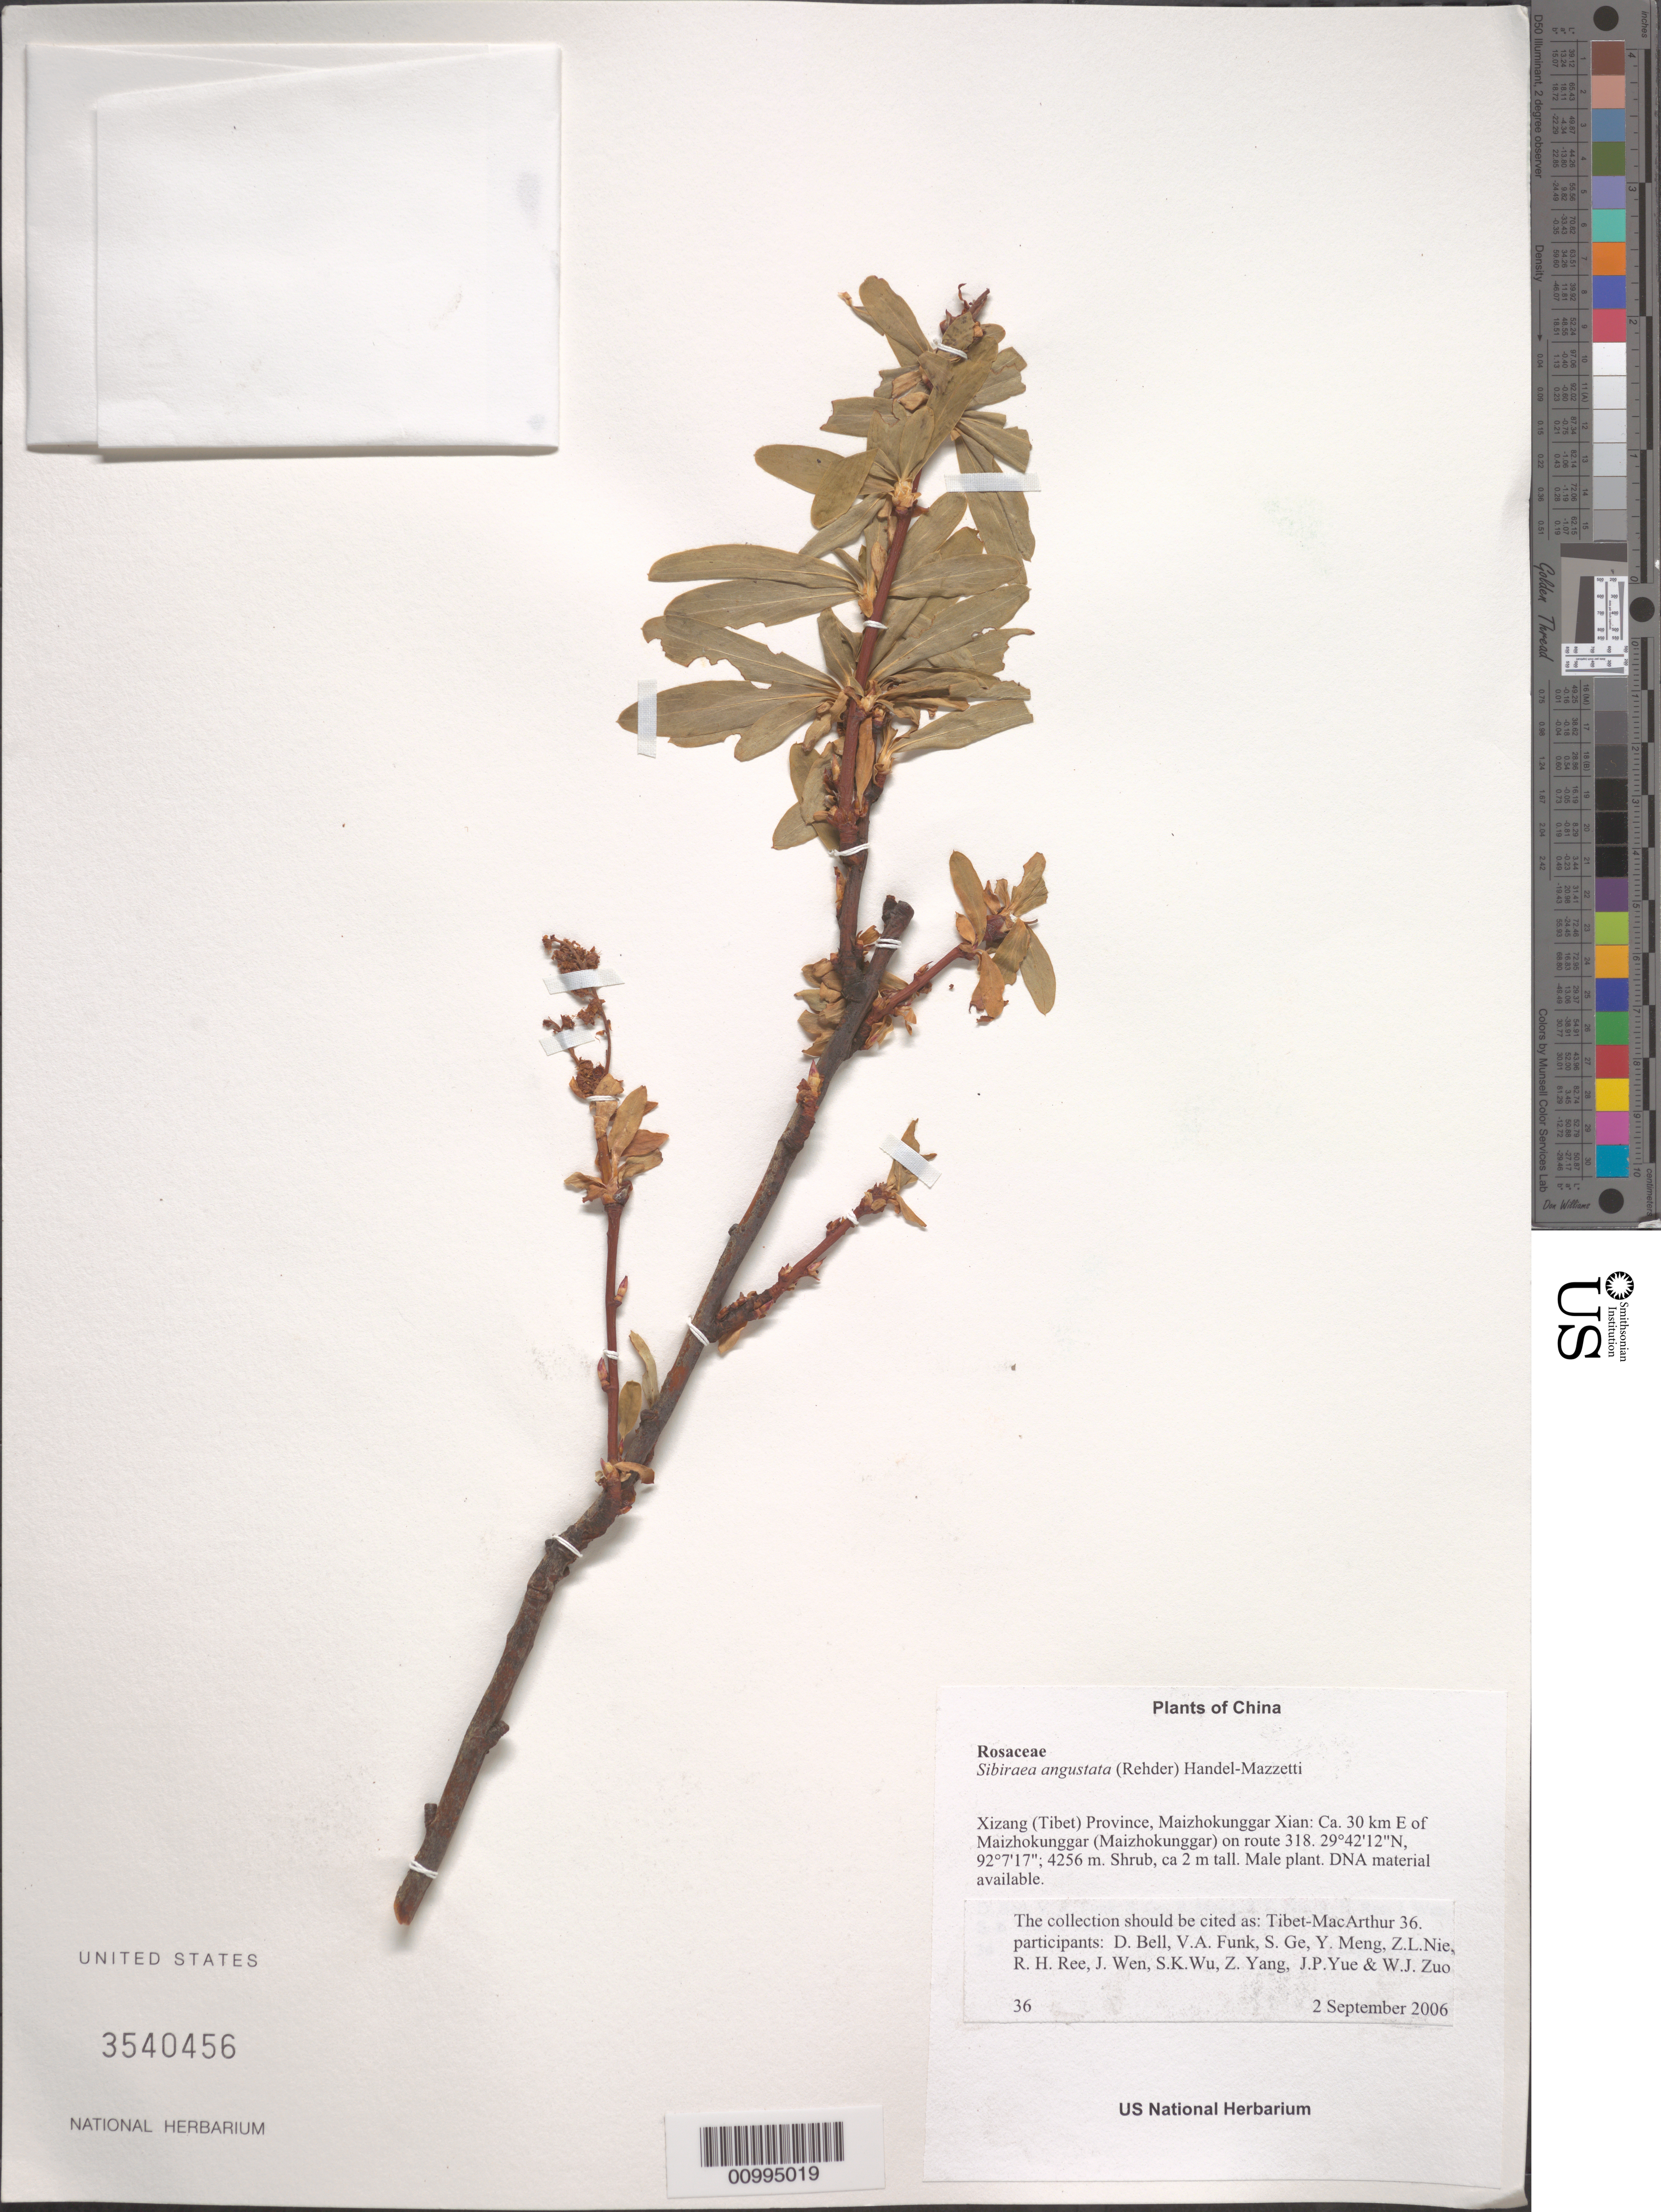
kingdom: Plantae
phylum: Tracheophyta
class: Magnoliopsida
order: Rosales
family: Rosaceae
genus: Sibiraea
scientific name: Sibiraea angustata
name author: (Rehder) Hand.-Mazz.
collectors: Tibet-MacArthur, D. A. Bell, V. Funk, S. Ge, Y. Meng, Z. Nie, R. Ree, J. Wen, S. K. Wu, Z. Yang, J. Yue & W. Zuo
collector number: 36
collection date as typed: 02 Sep 2006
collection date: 2006-09-02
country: China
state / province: Xizang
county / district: Maizhokunggar Xian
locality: Ca. 30 km E of Maizhokunggar on route 318.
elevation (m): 4256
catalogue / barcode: US 3540456